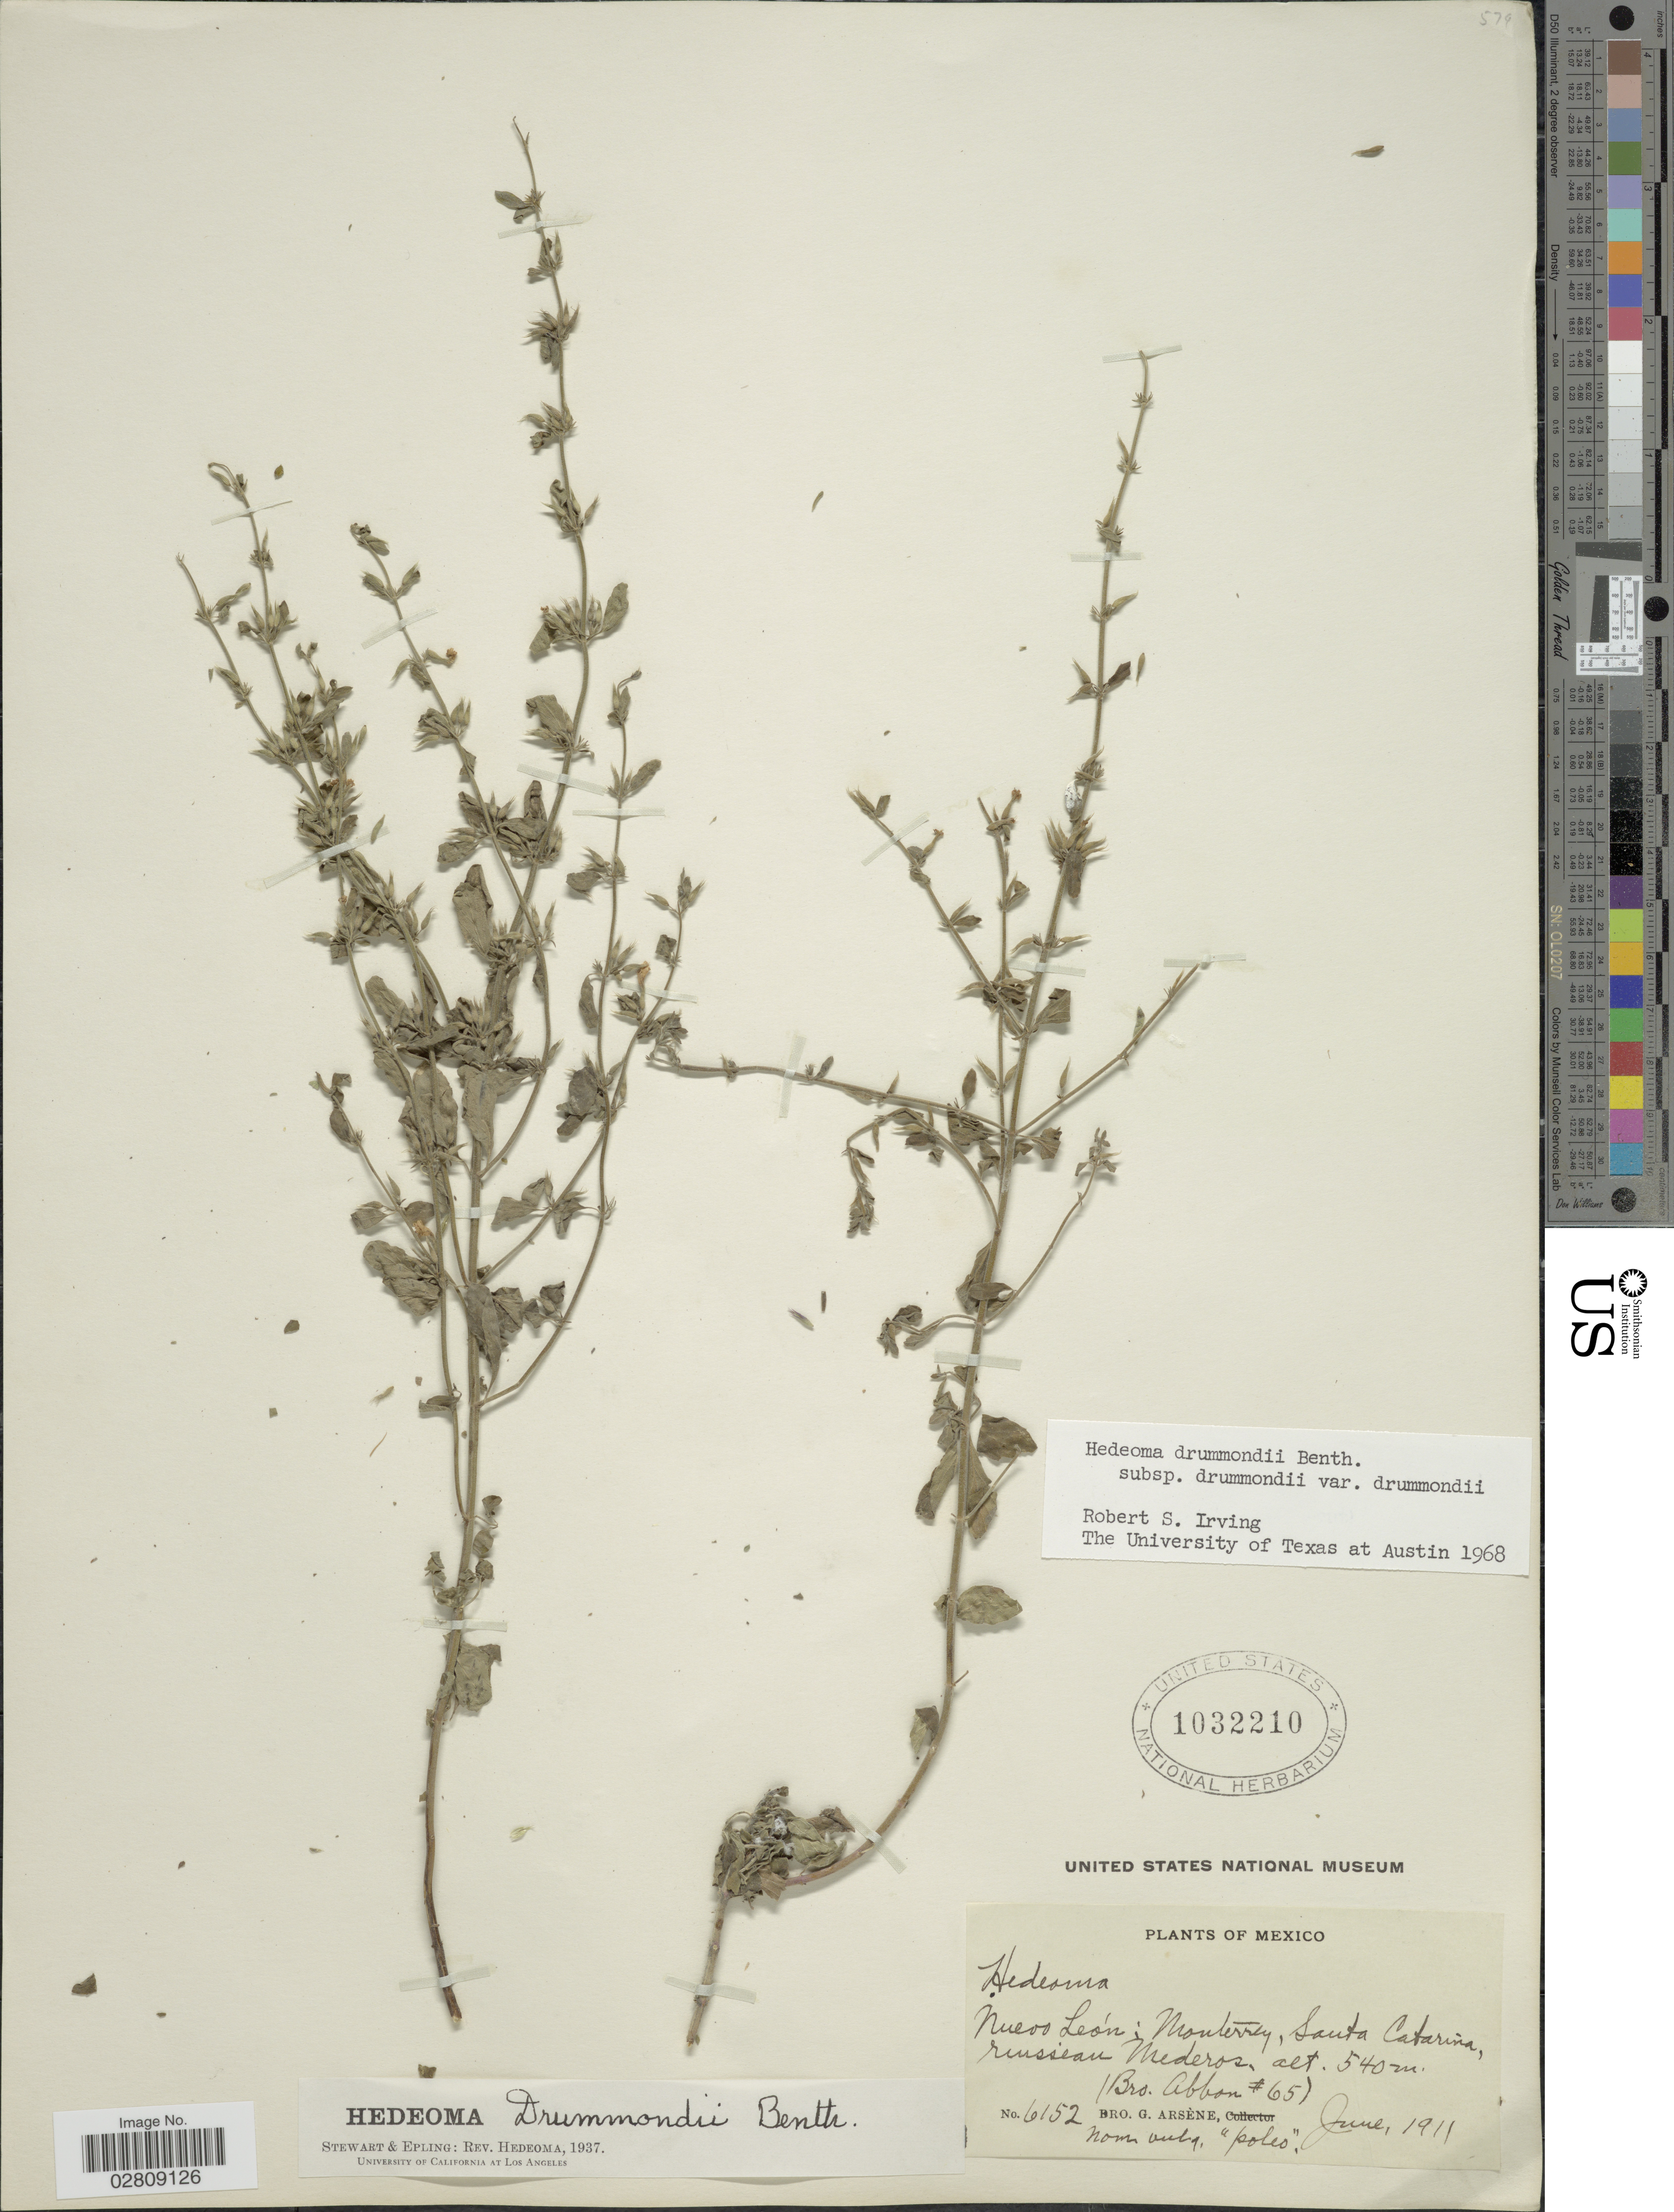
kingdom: Plantae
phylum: Tracheophyta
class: Magnoliopsida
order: Lamiales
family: Lamiaceae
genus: Hedeoma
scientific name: Hedeoma drummondii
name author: Benth.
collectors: Bro. G. Arsène & Bro. Abbon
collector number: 65/6152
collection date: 1911-06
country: Mexico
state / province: Nuevo León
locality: Monterrey, Santa Catarina, ruisseau Mederos.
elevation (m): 540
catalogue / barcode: US 1032210